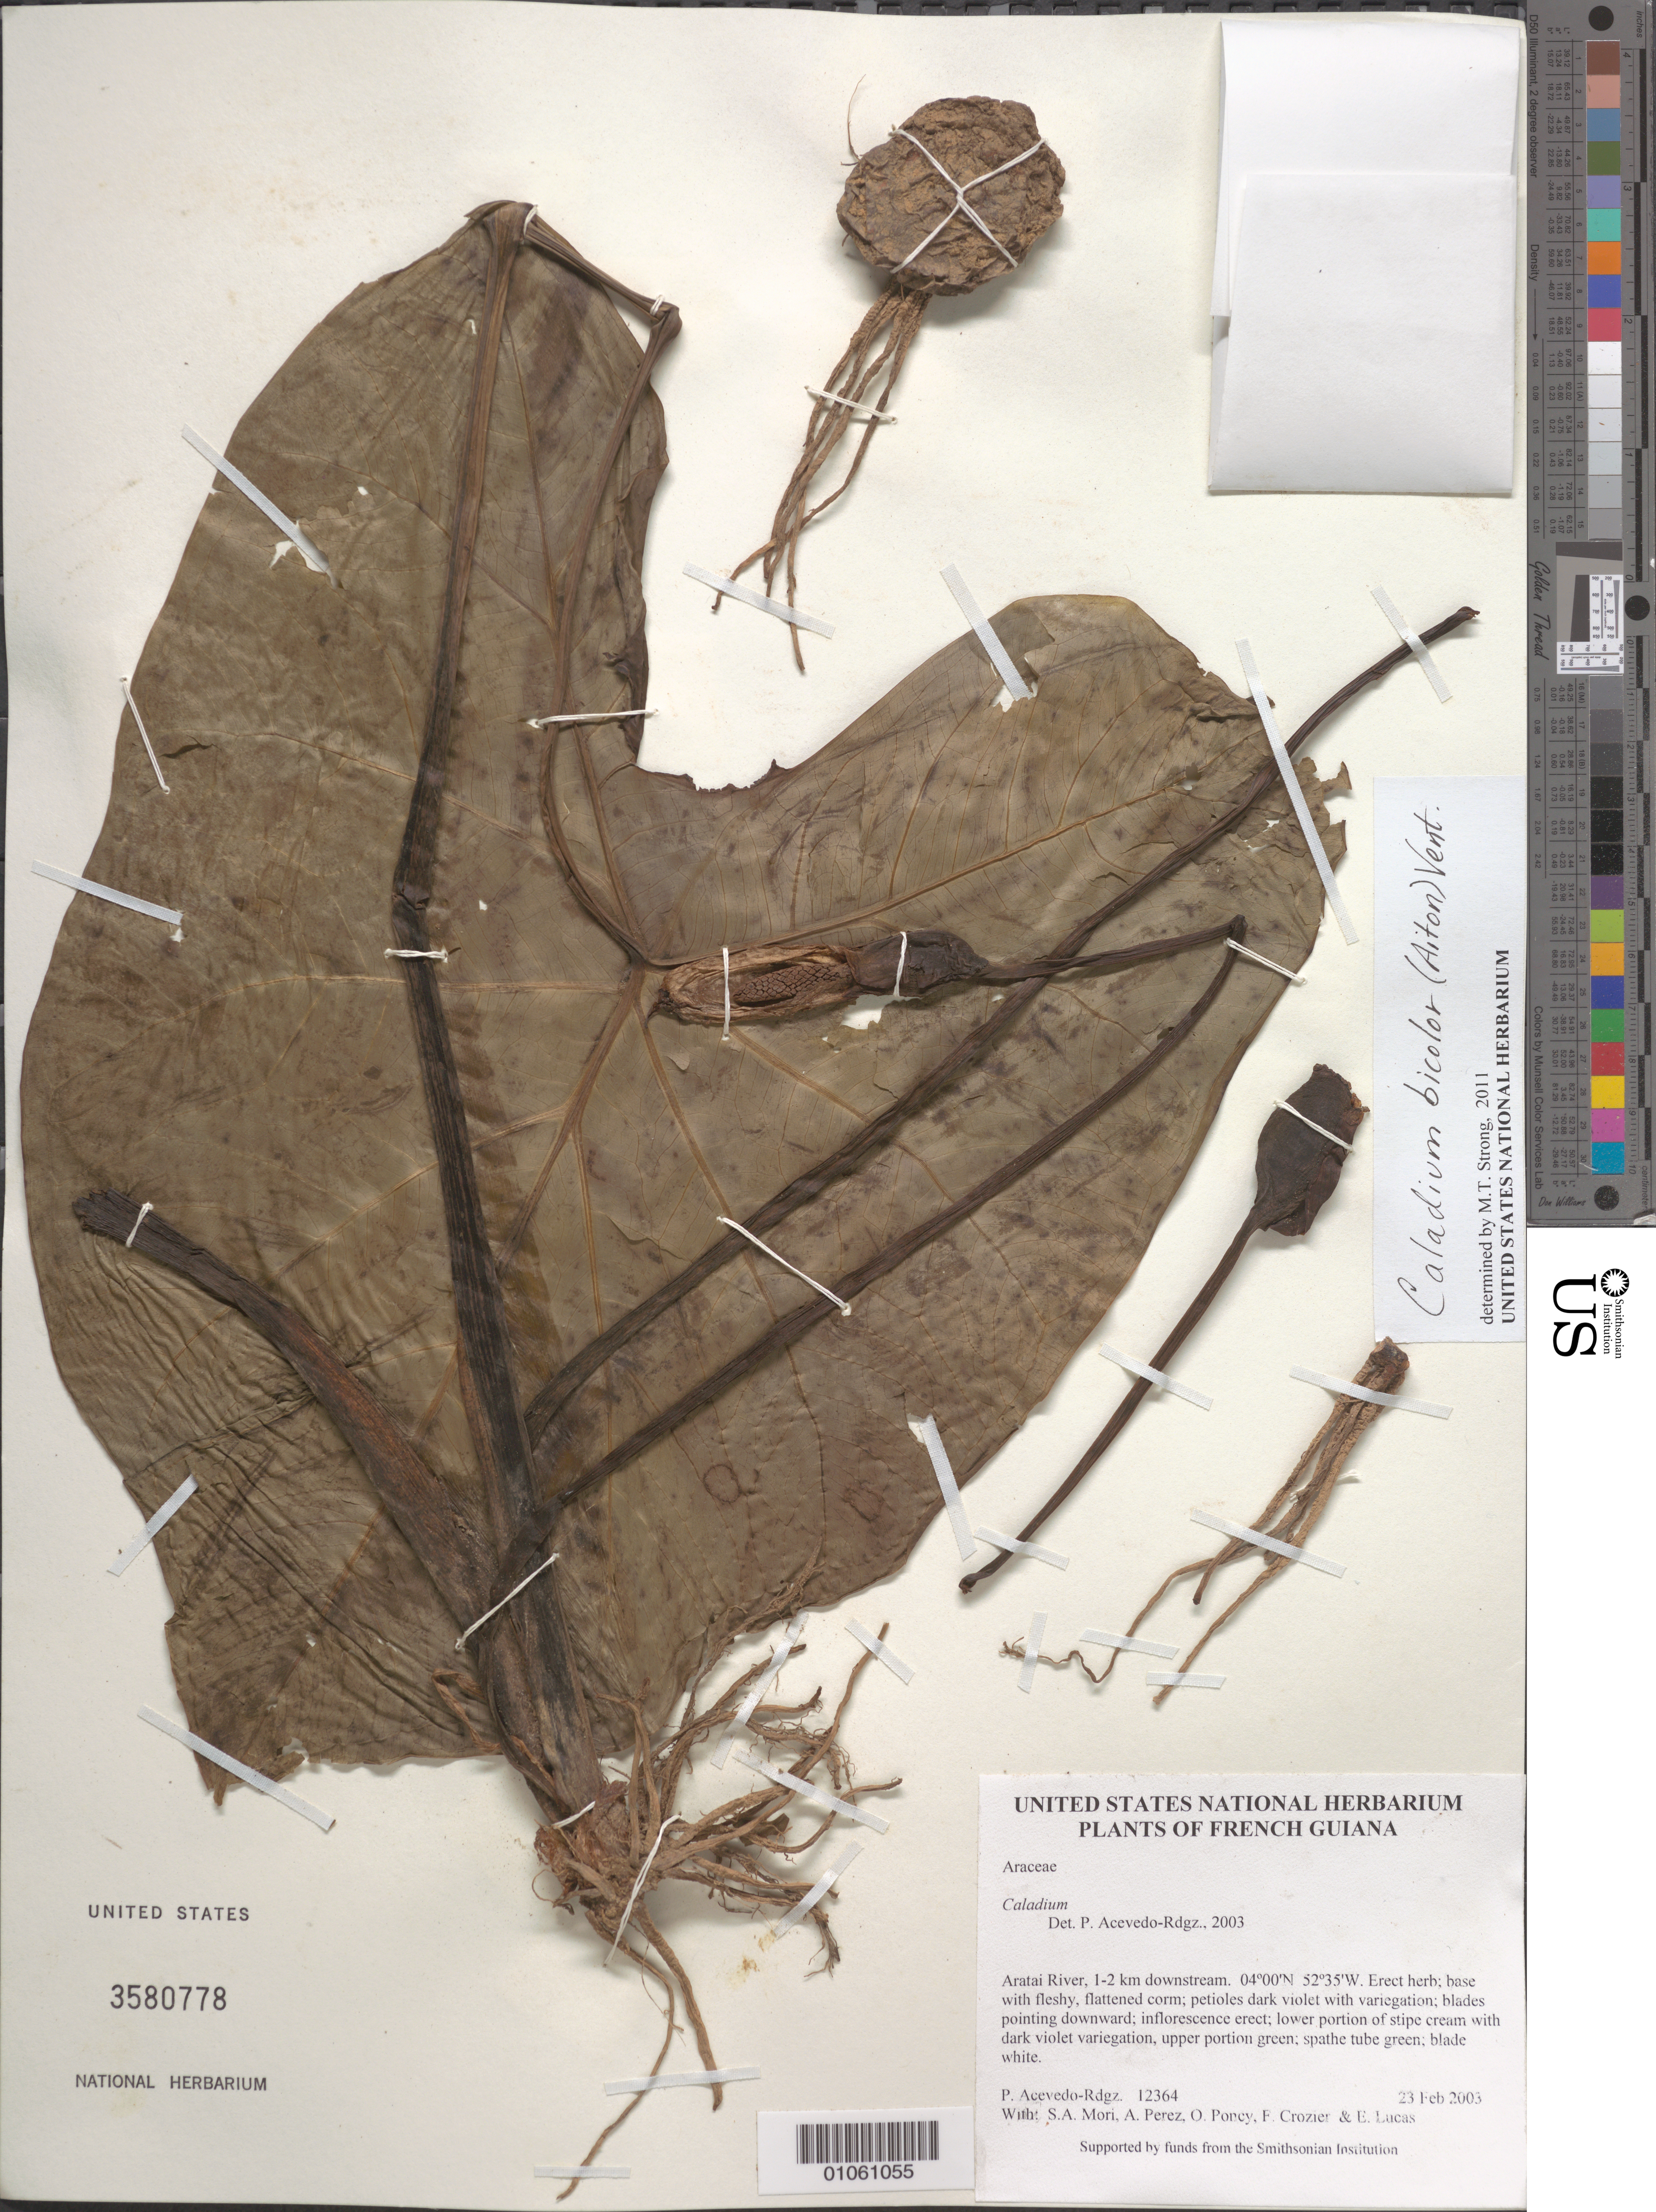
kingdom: Plantae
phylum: Tracheophyta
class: Liliopsida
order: Alismatales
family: Araceae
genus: Caladium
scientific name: Caladium bicolor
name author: (Aiton) Vent.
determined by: Acevedo-Rodríguez, P., (BOT), Smithsonian Institution - National Museum of Natural History (UNITED STATES)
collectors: P. Acevedo-Rodr., S. Mori, A. Perez, O. Poncy, F. Crozier & E. Lucas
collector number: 12364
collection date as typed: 23 Feb 2003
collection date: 2003-02-23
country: French Guiana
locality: Aratai River, 1-2 km downstream.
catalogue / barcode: US 3580778